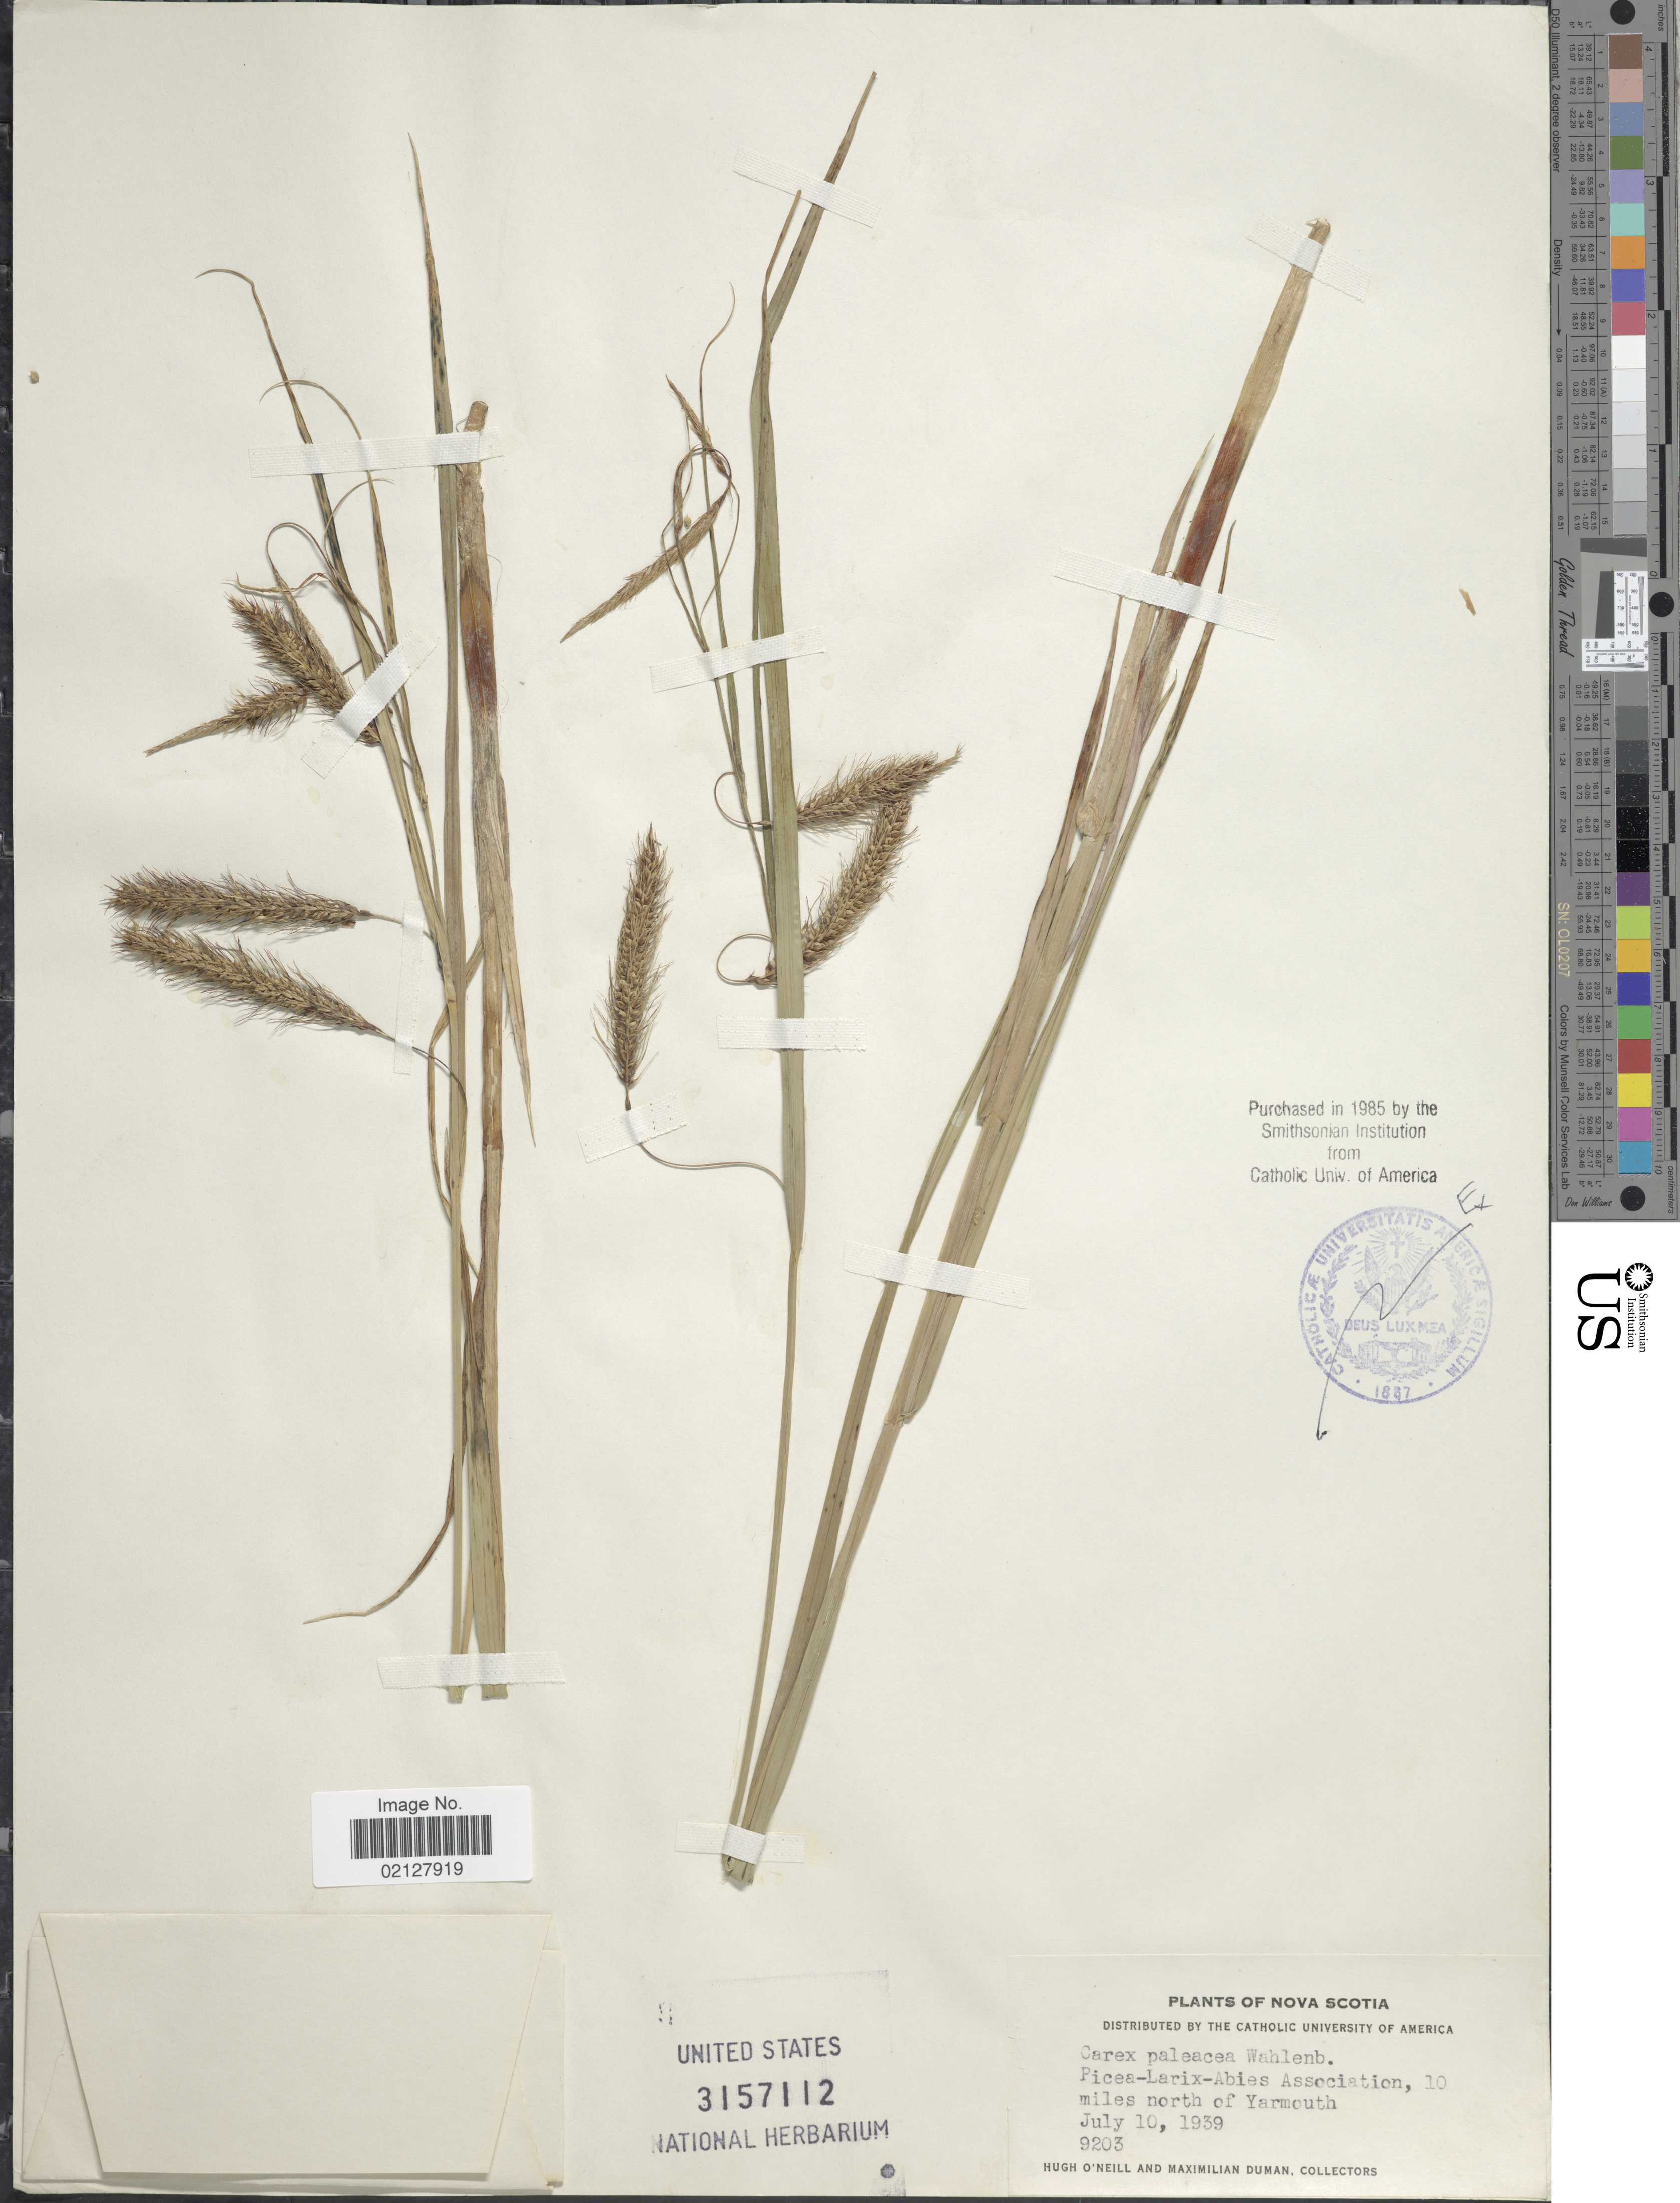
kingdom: Plantae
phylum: Tracheophyta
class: Liliopsida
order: Poales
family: Cyperaceae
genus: Carex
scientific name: Carex paleacea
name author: Schreb. ex Wahlenb.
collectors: H. O'Neill & M. Duman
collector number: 9203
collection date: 1939-07-10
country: Canada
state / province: Nova Scotia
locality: Picea- Larix- Abies Association, 10 miles north of Yarmouth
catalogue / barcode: US 3157112